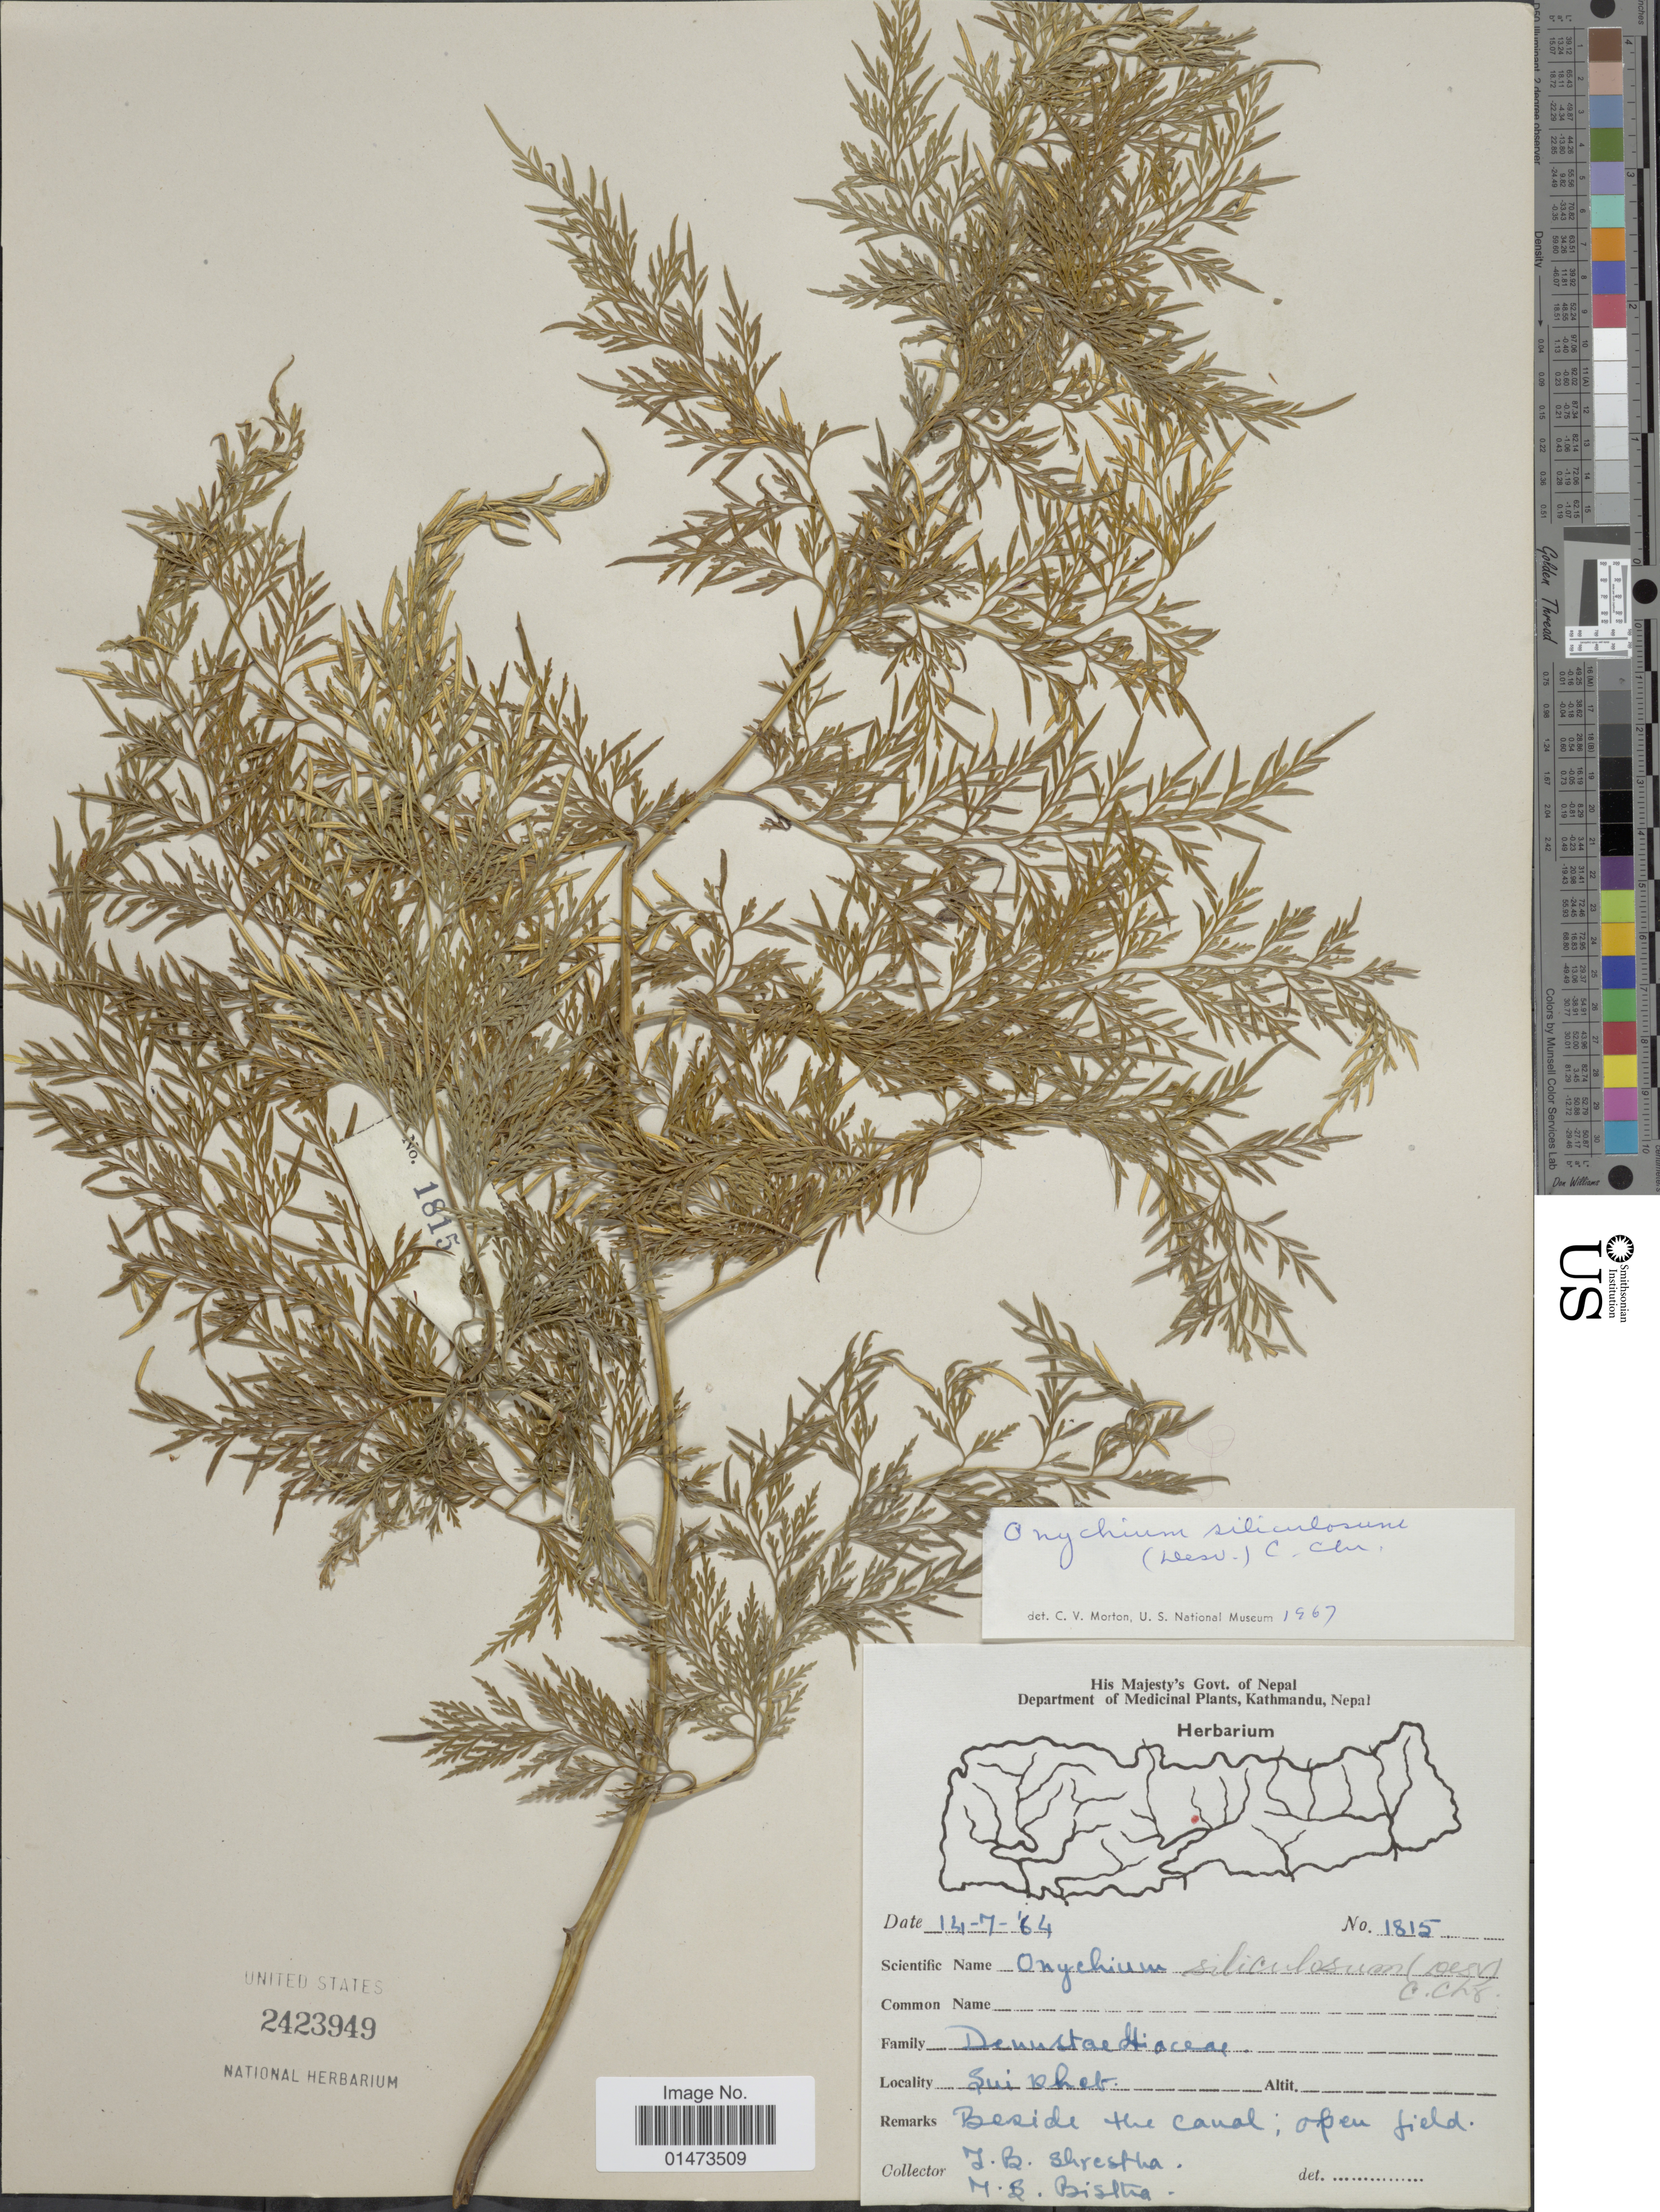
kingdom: Plantae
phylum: Tracheophyta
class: Polypodiopsida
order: Polypodiales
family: Pteridaceae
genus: Onychium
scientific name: Onychium siliculosum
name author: (Desv.) C. Chr.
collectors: T. B. Shrestha & M. Bistha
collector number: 1815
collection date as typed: Transcribed d/m/y: 14/7/64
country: Nepal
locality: Suikhet, beside the canal.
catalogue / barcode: US 2423949